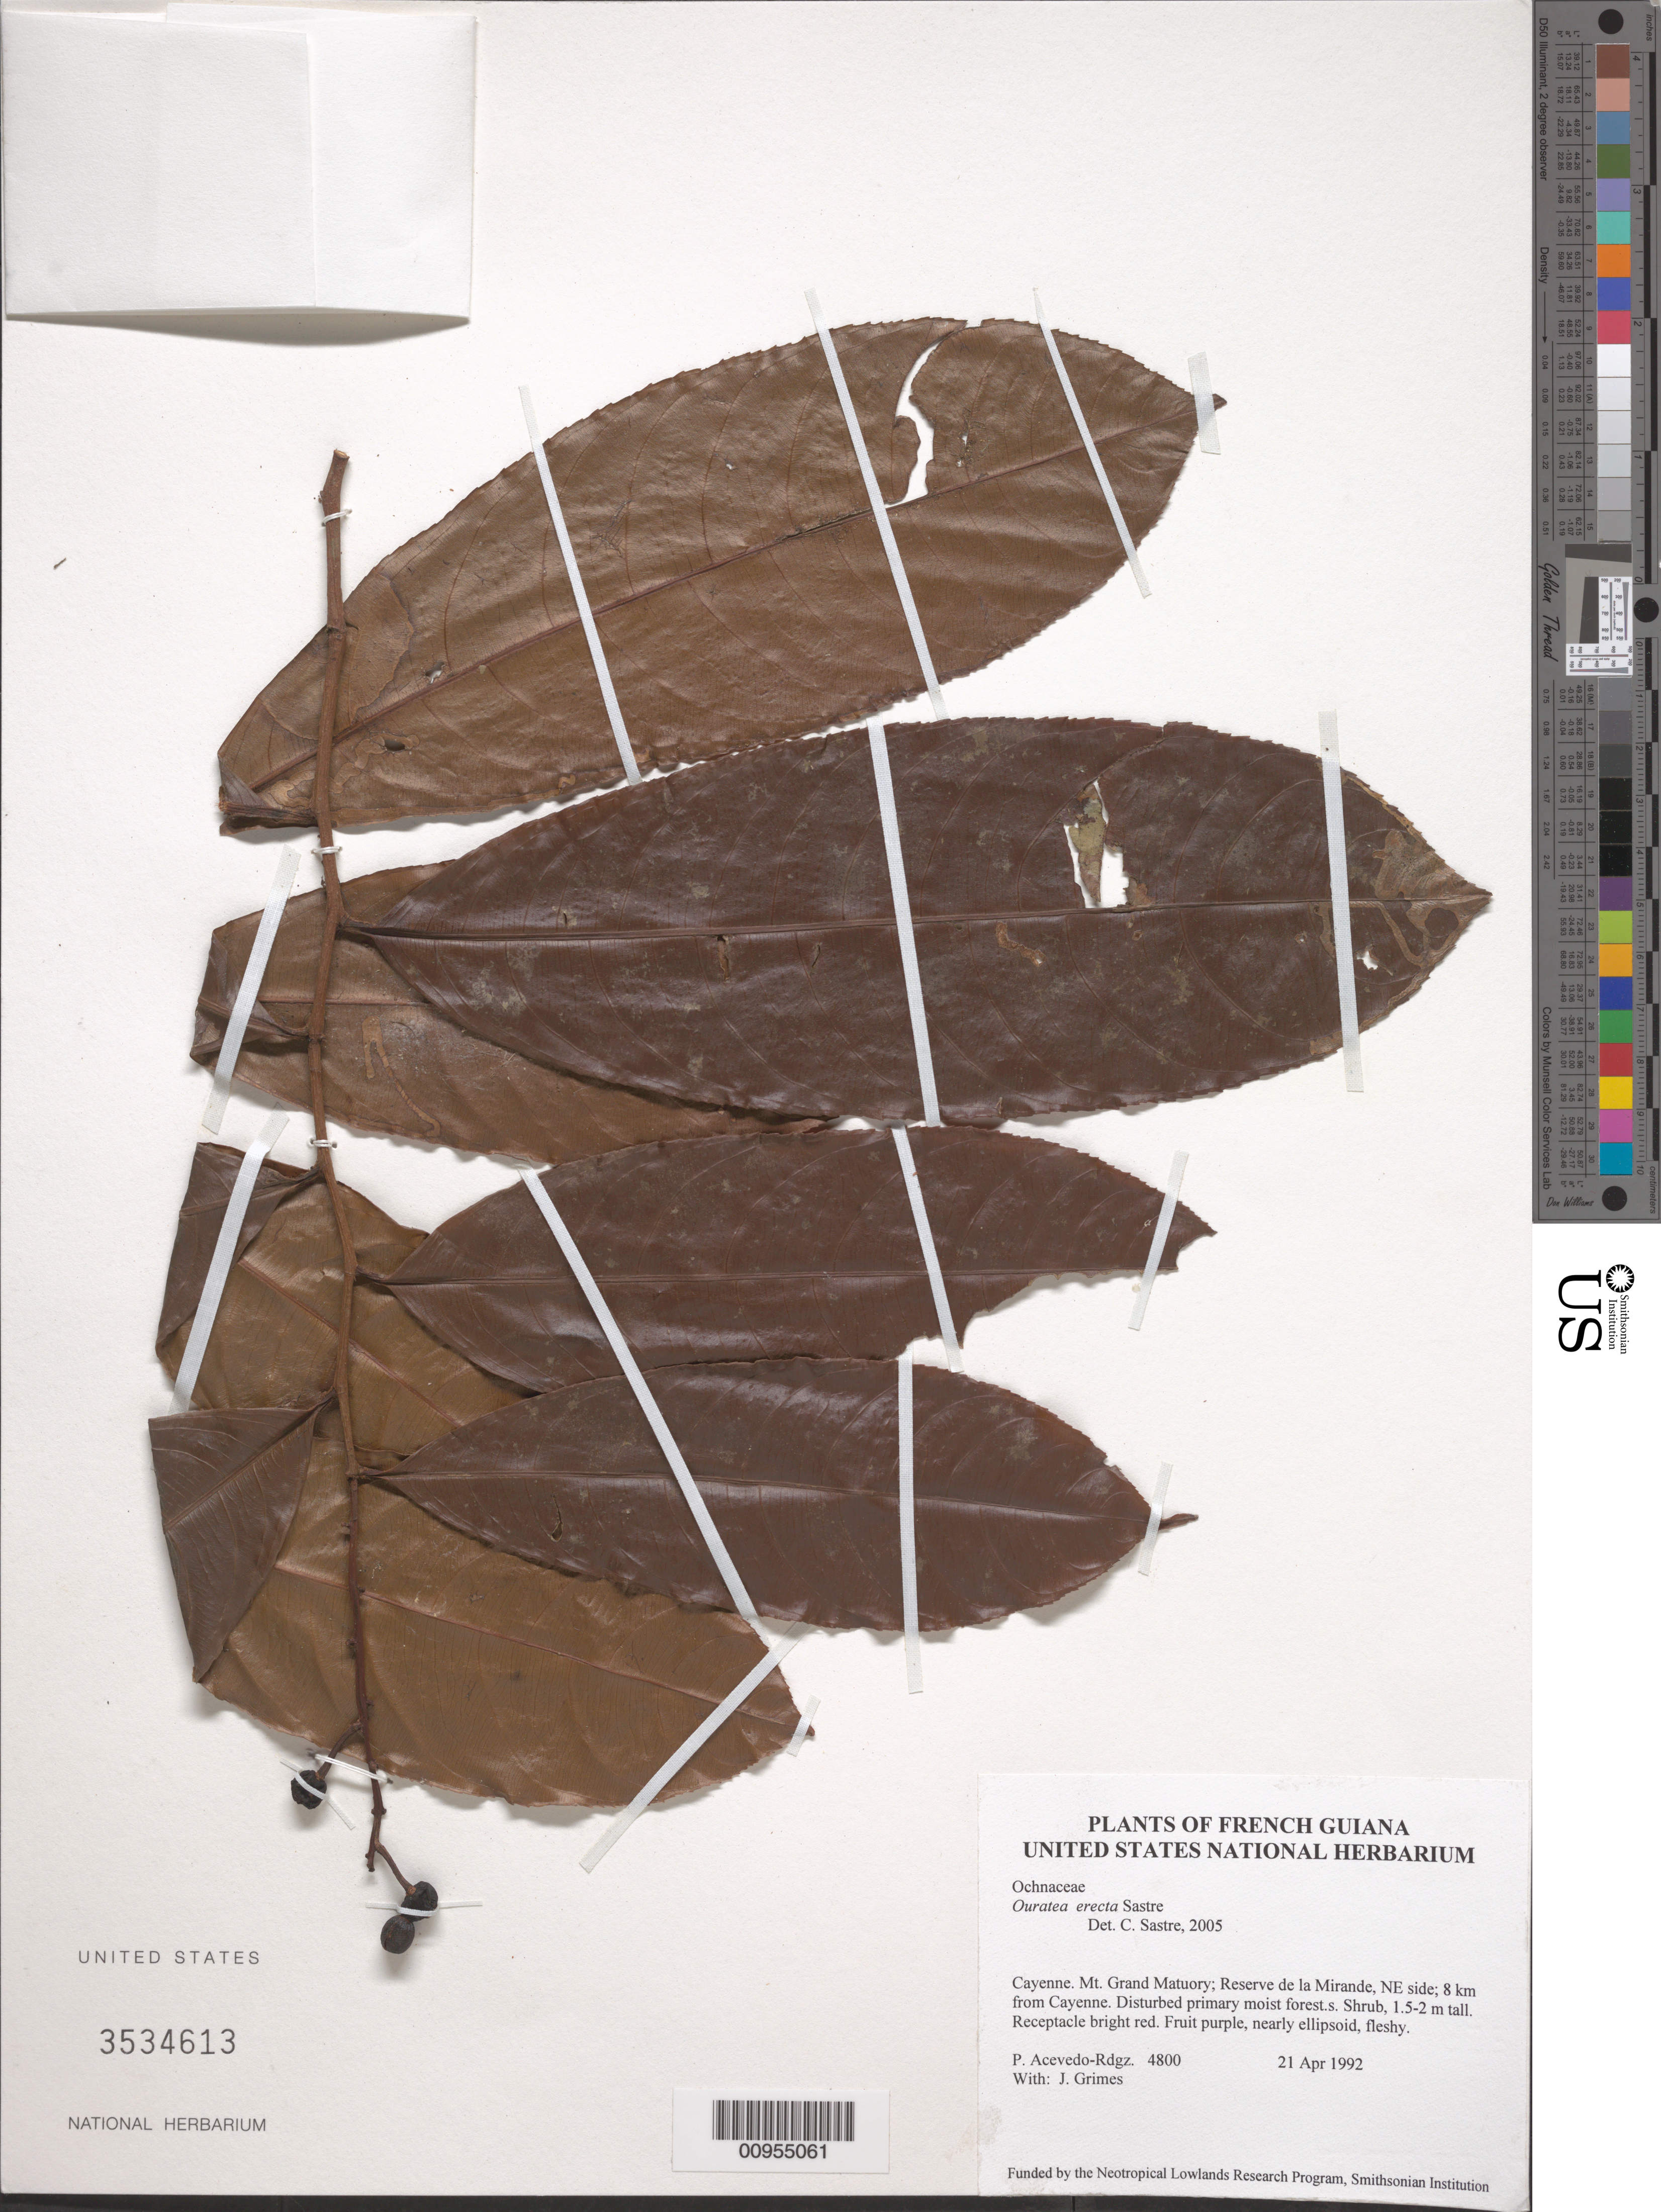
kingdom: Plantae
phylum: Tracheophyta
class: Magnoliopsida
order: Malpighiales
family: Ochnaceae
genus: Ouratea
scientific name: Ouratea erecta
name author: Sastre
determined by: Sastre, C. H. L.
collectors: P. Acevedo-Rodr. & J. Grimes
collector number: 4800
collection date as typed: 21 Apr 1992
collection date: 1992-04-21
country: French Guiana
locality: Cayenne. Mt. Grand Matuory; Reserve de la Mirande, NE side; 8 km from Cayenne.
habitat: Disturbed primary moist forest.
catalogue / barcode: US 3534613